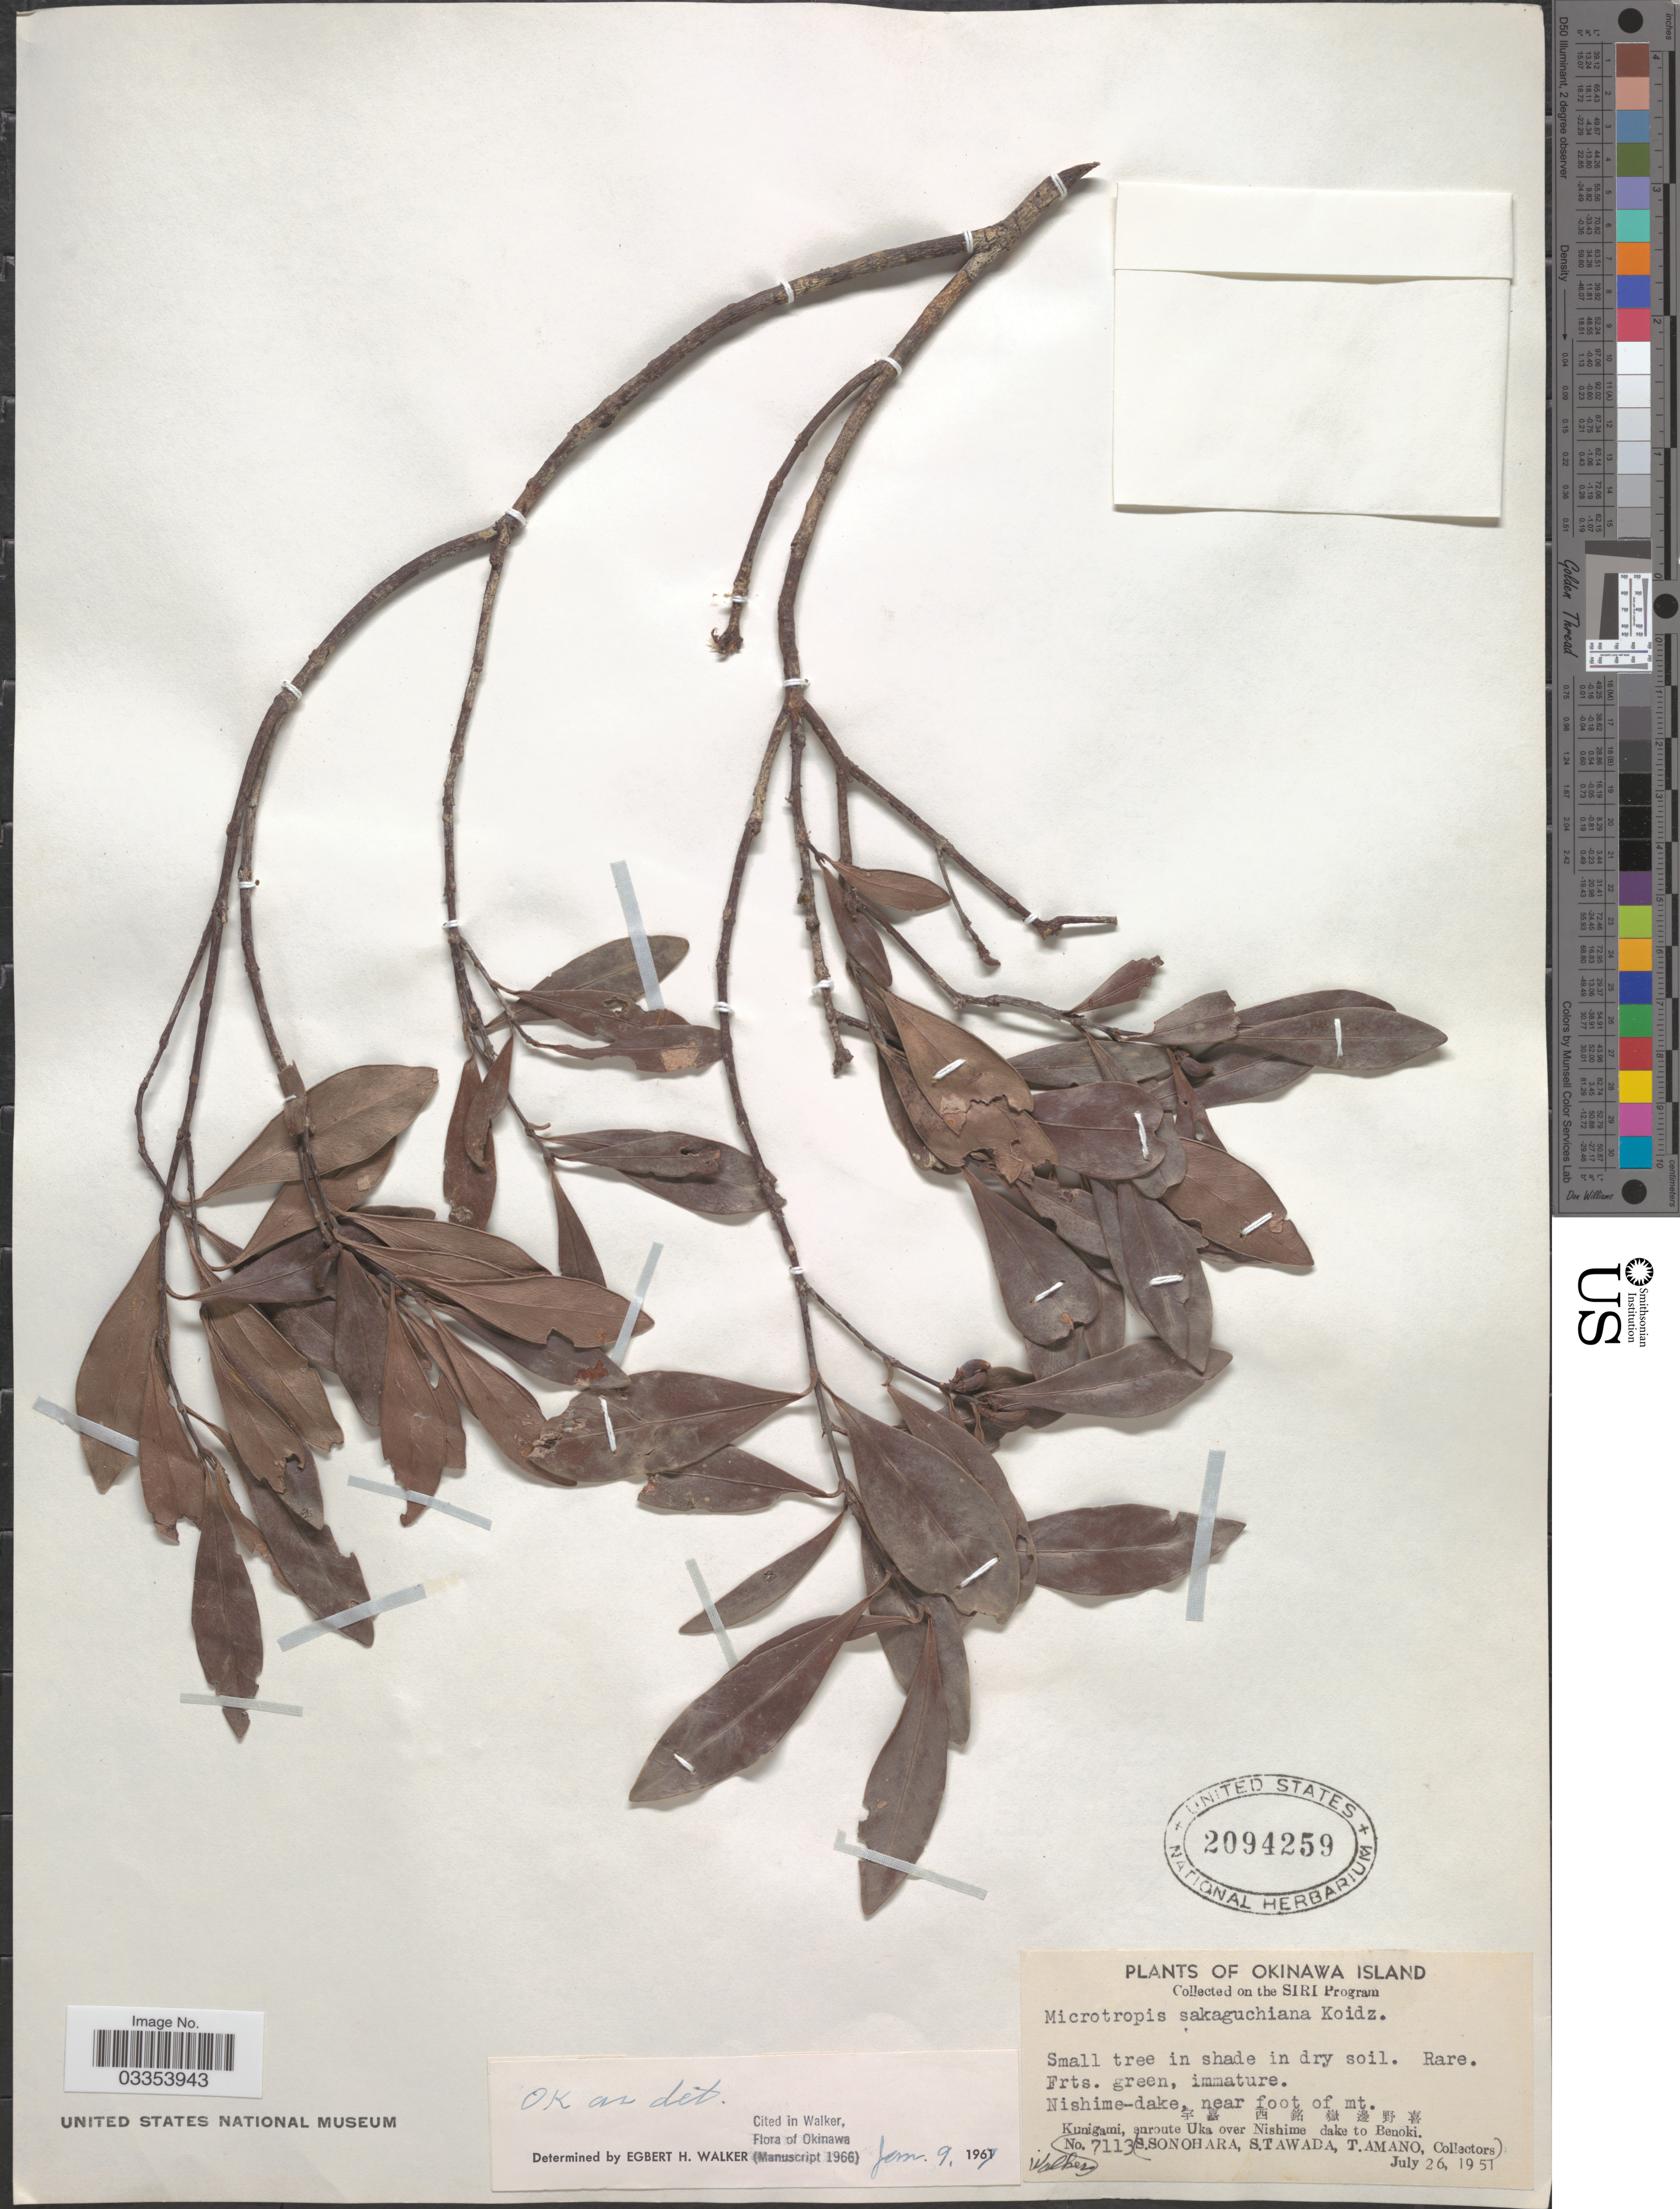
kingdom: Plantae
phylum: Tracheophyta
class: Magnoliopsida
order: Celastrales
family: Celastraceae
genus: Microtropis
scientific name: Microtropis sakaguchiana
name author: Koidz.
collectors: S. Sonohara, S. Tawada & T. Amano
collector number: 7113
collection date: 1951-07-26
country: Japan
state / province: Okinawa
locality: Okinawa Island. Nishime-dake, near foot of mt. [Foreign script] Kunigami, anroute Uka over Nishime dake to Benoki.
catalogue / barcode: US 2094259